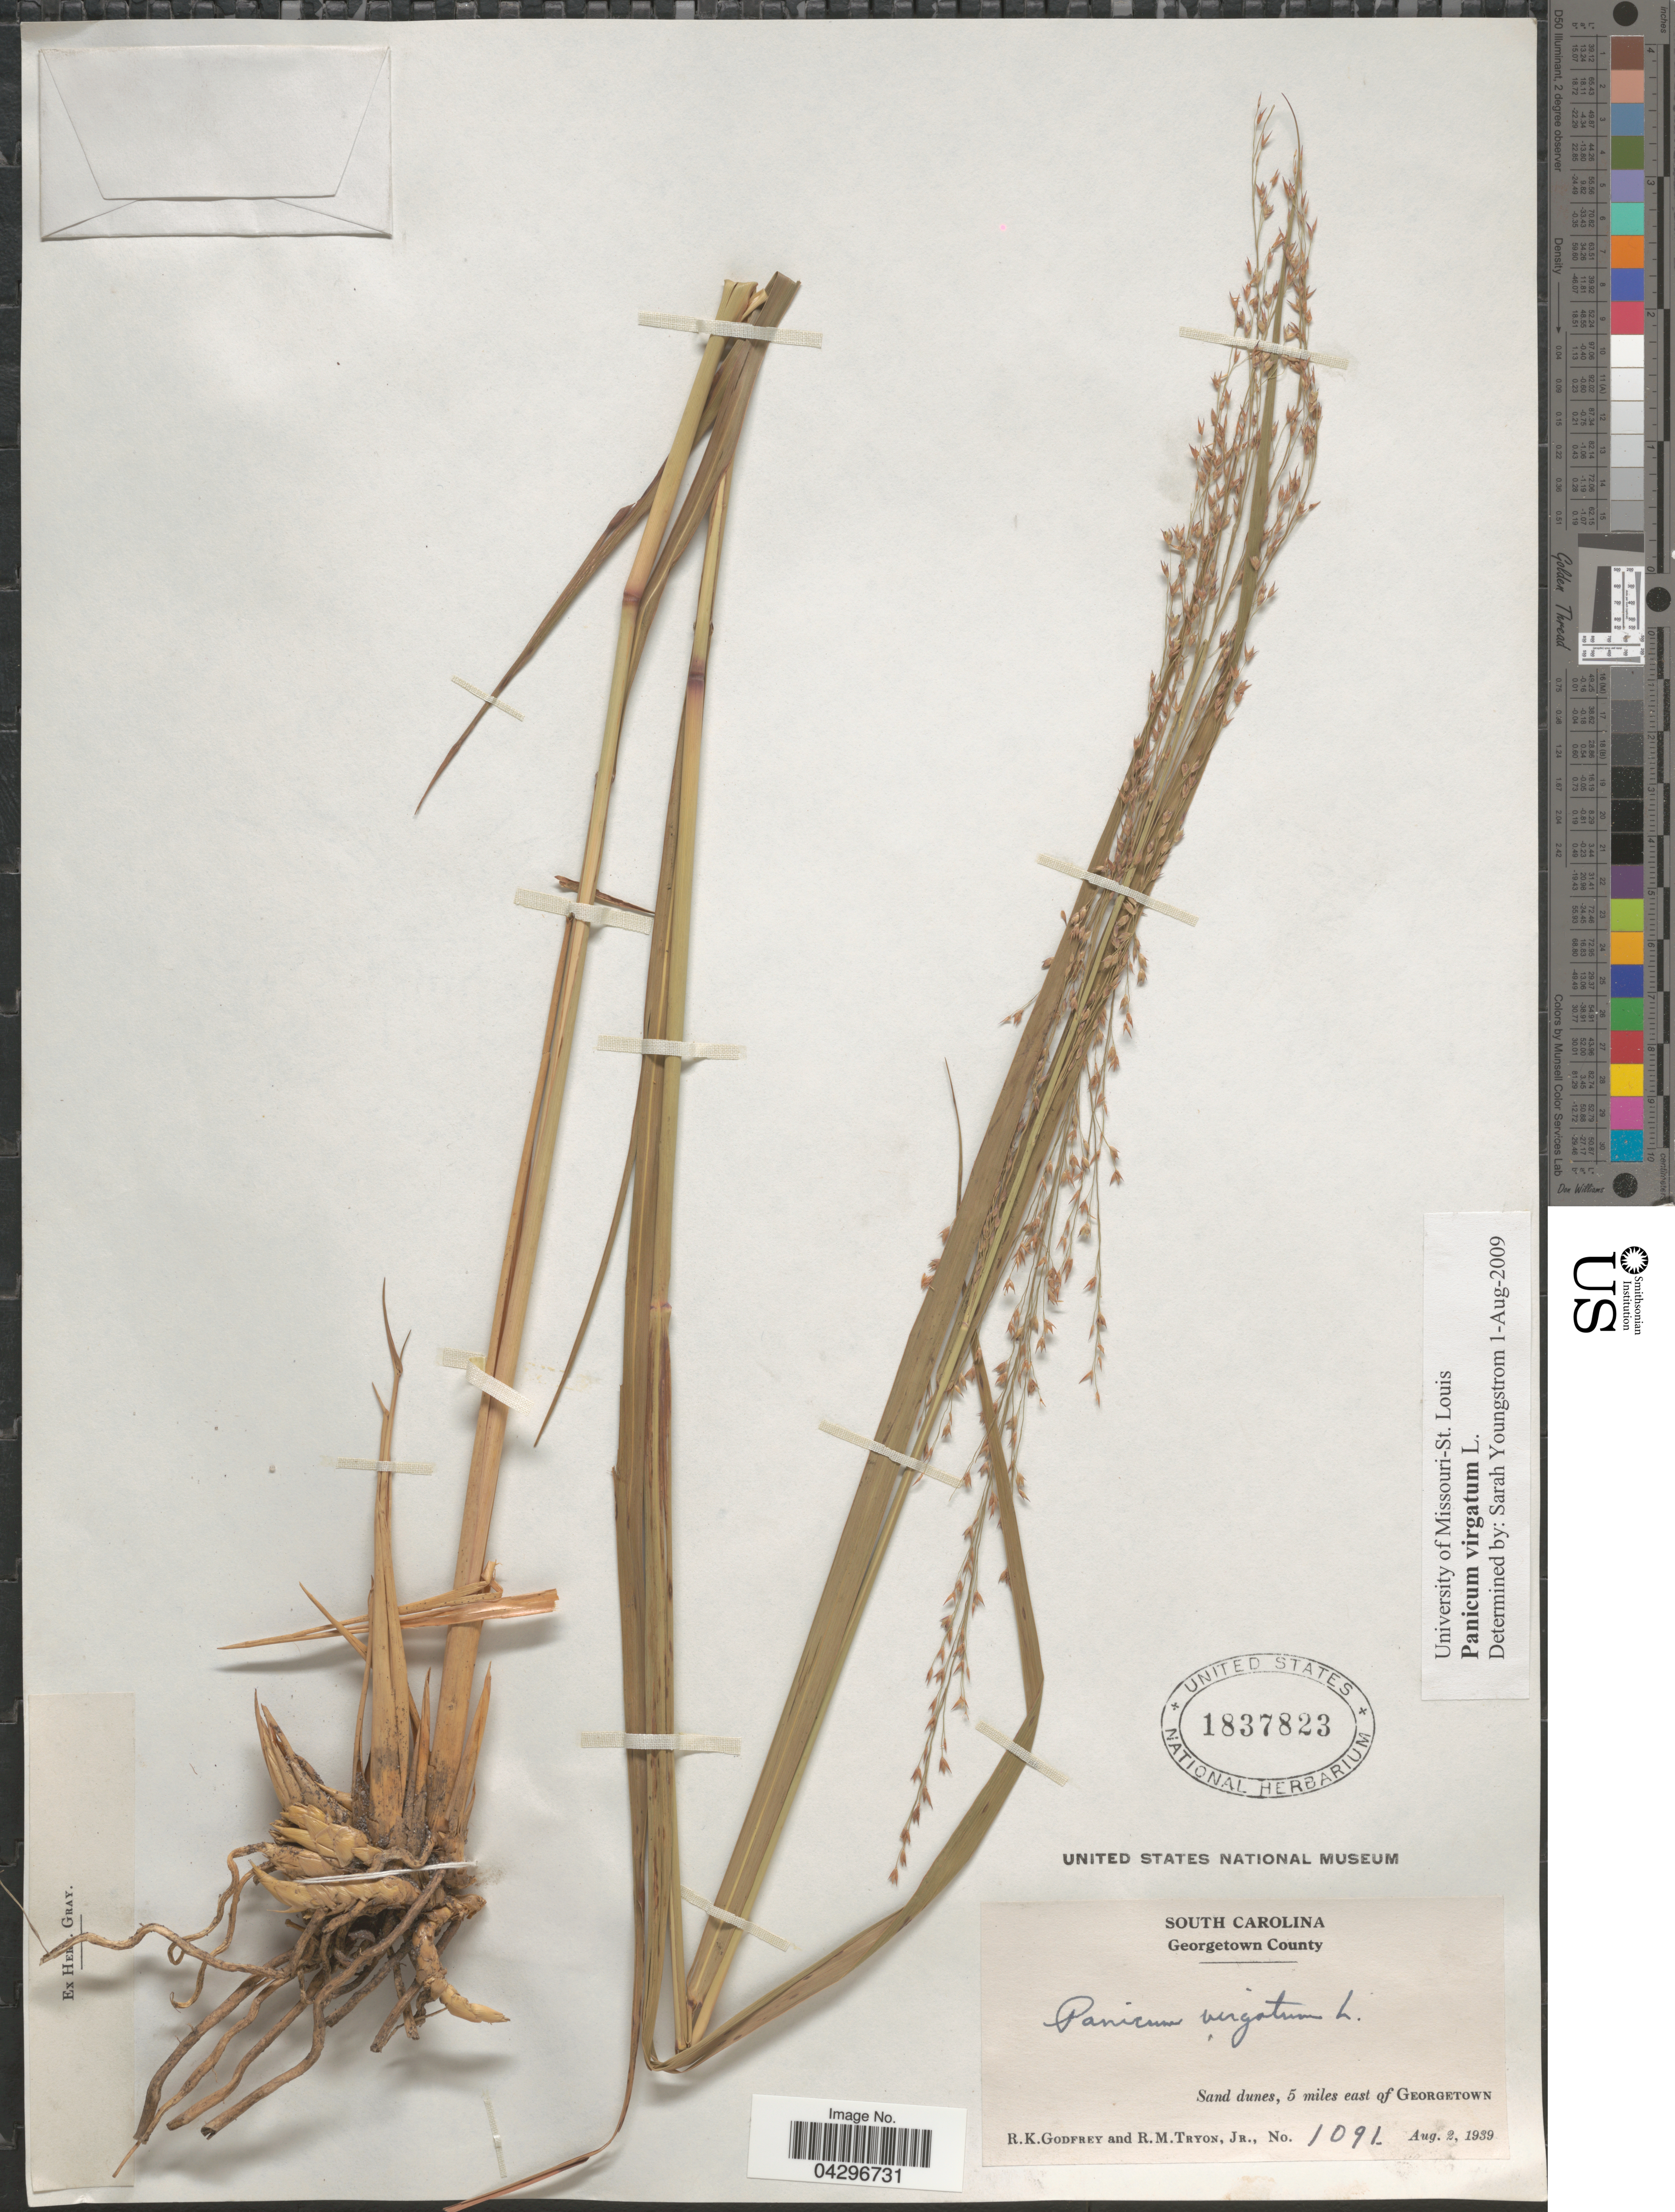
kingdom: Plantae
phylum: Tracheophyta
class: Liliopsida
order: Poales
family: Poaceae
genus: Panicum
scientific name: Panicum virgatum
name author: L.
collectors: R. K. Godfrey & R. Tryon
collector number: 1091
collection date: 1939-08-02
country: United States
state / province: South Carolina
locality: Georgetown County. Sand dunes, 5 miles east of Georgetown.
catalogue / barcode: US 1837823